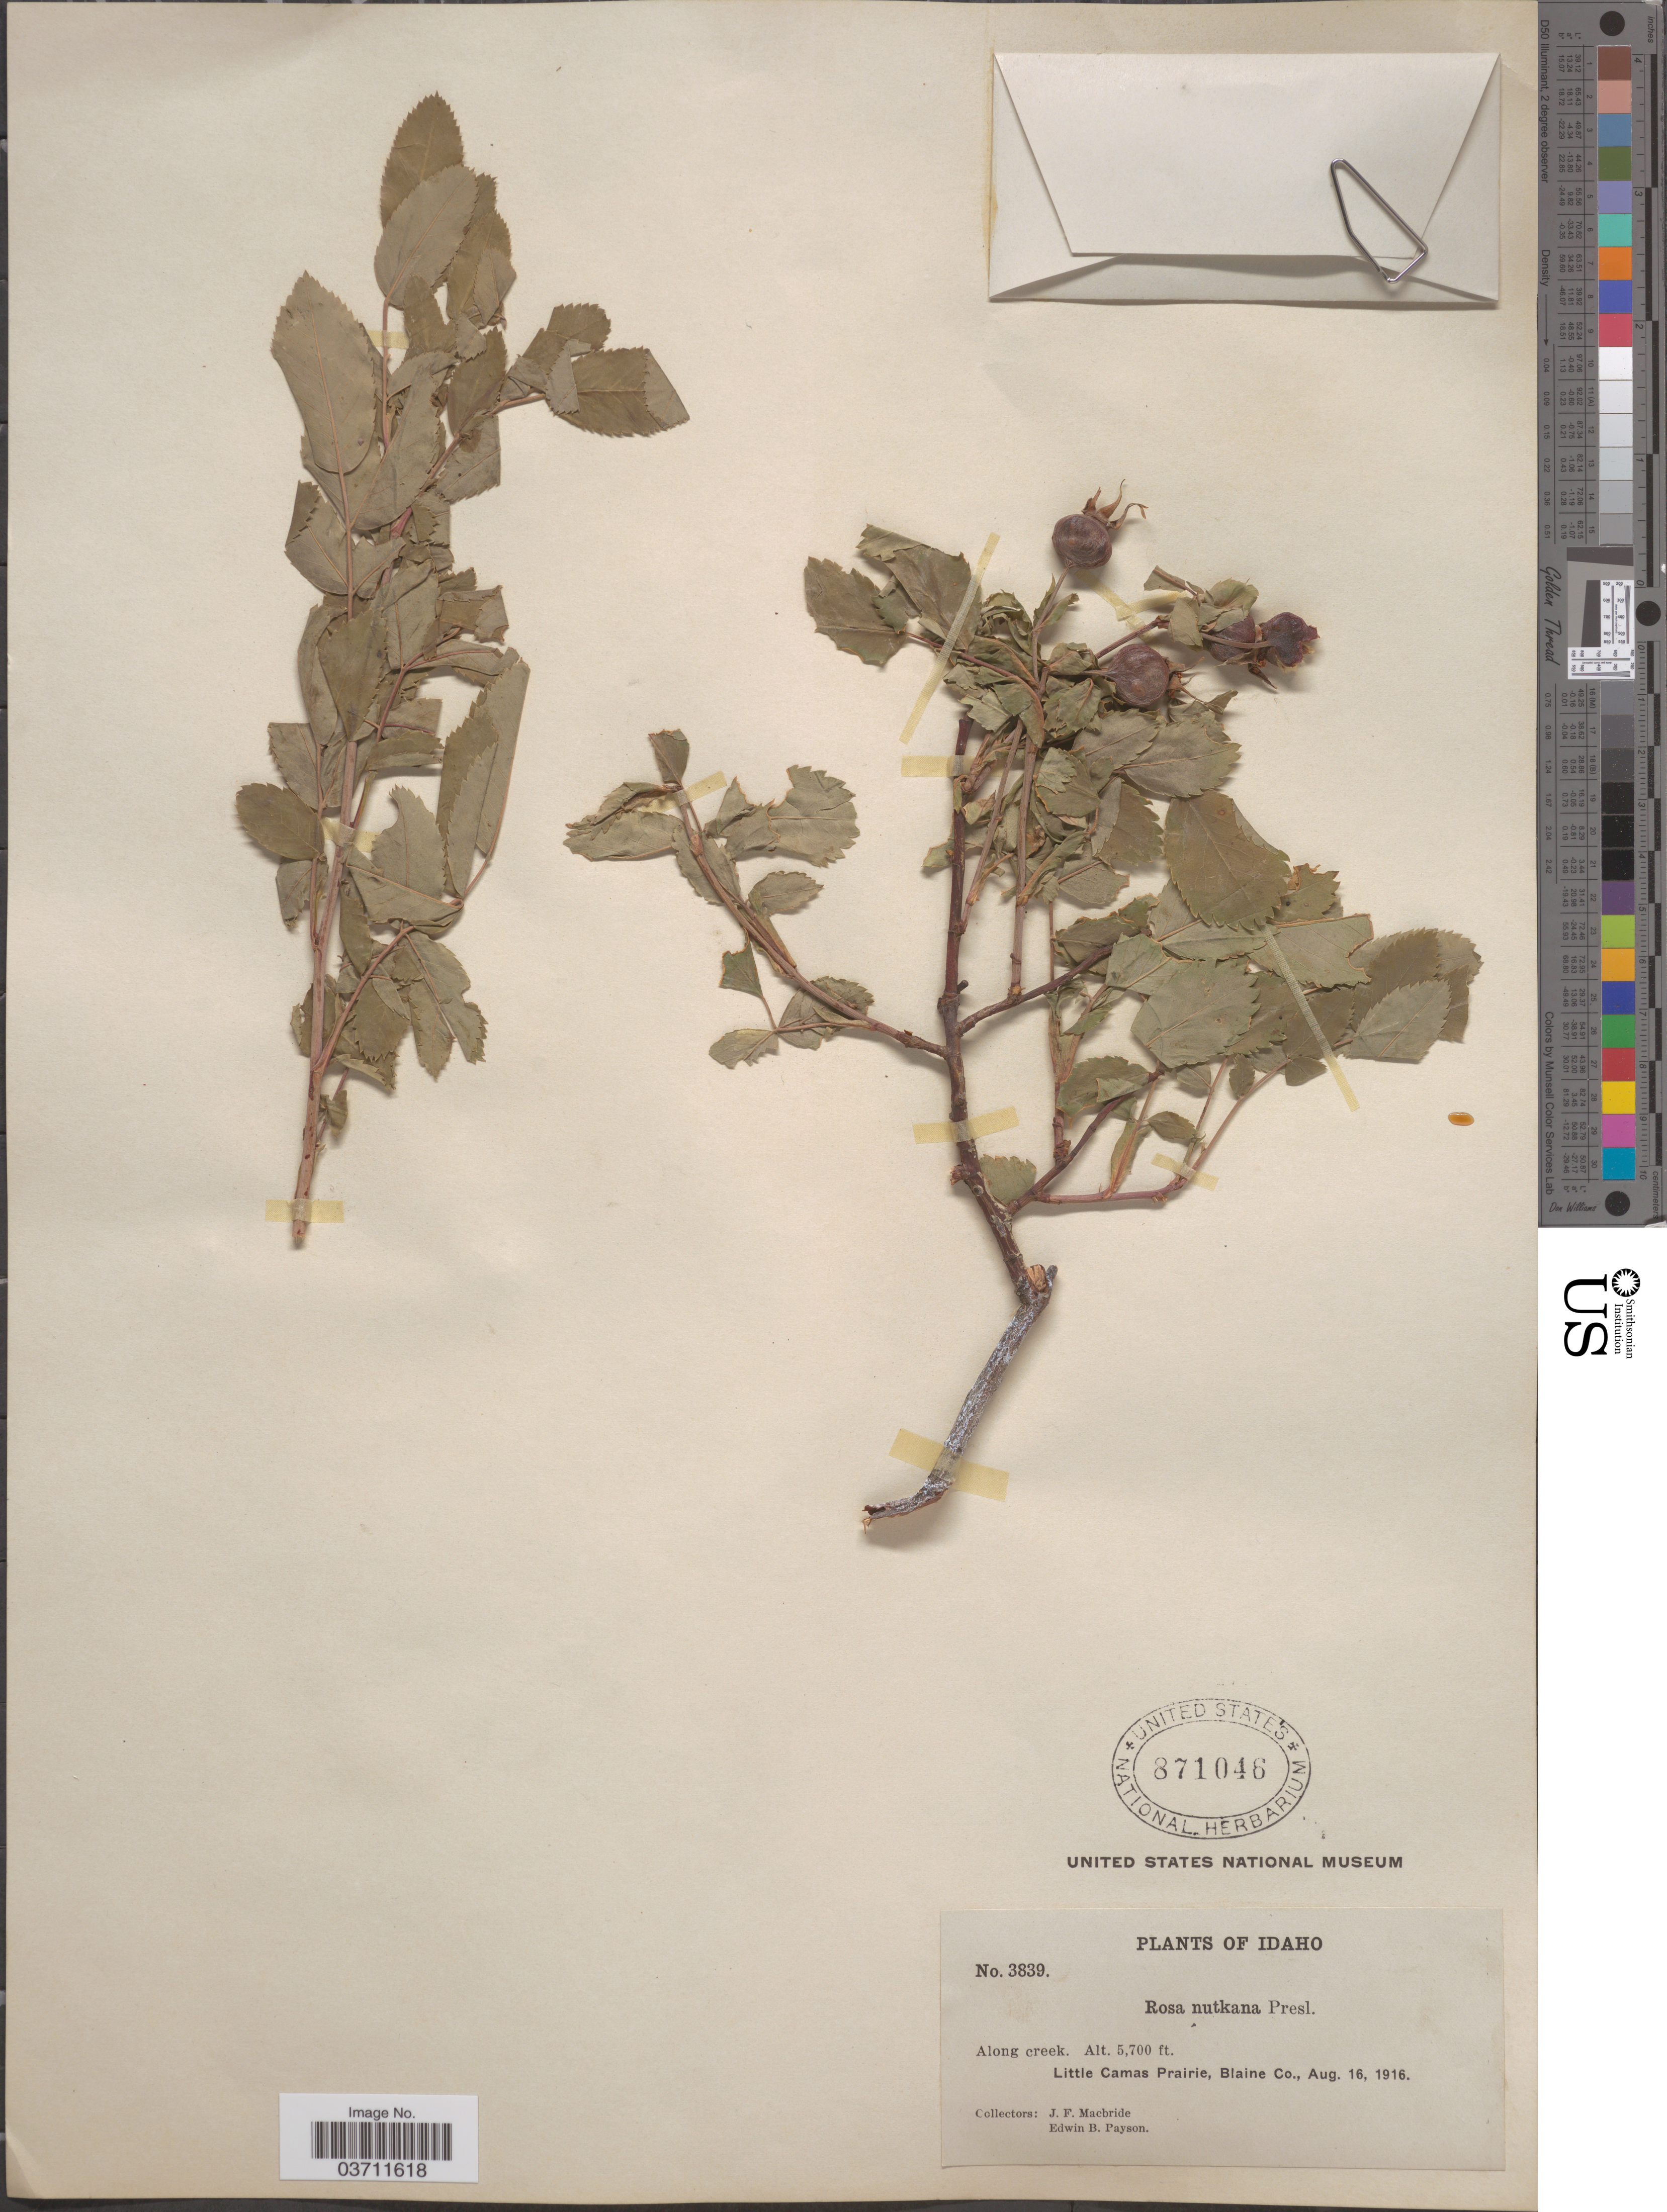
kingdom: Plantae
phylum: Tracheophyta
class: Magnoliopsida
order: Rosales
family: Rosaceae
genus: Rosa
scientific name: Rosa nutkana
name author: C. Presl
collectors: J. F. Macbride & E. B. Payson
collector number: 3839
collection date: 1916-08-16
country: United States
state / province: Idaho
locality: Little Camas Prairie, Blaine Co.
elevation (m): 1737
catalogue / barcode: US 871046